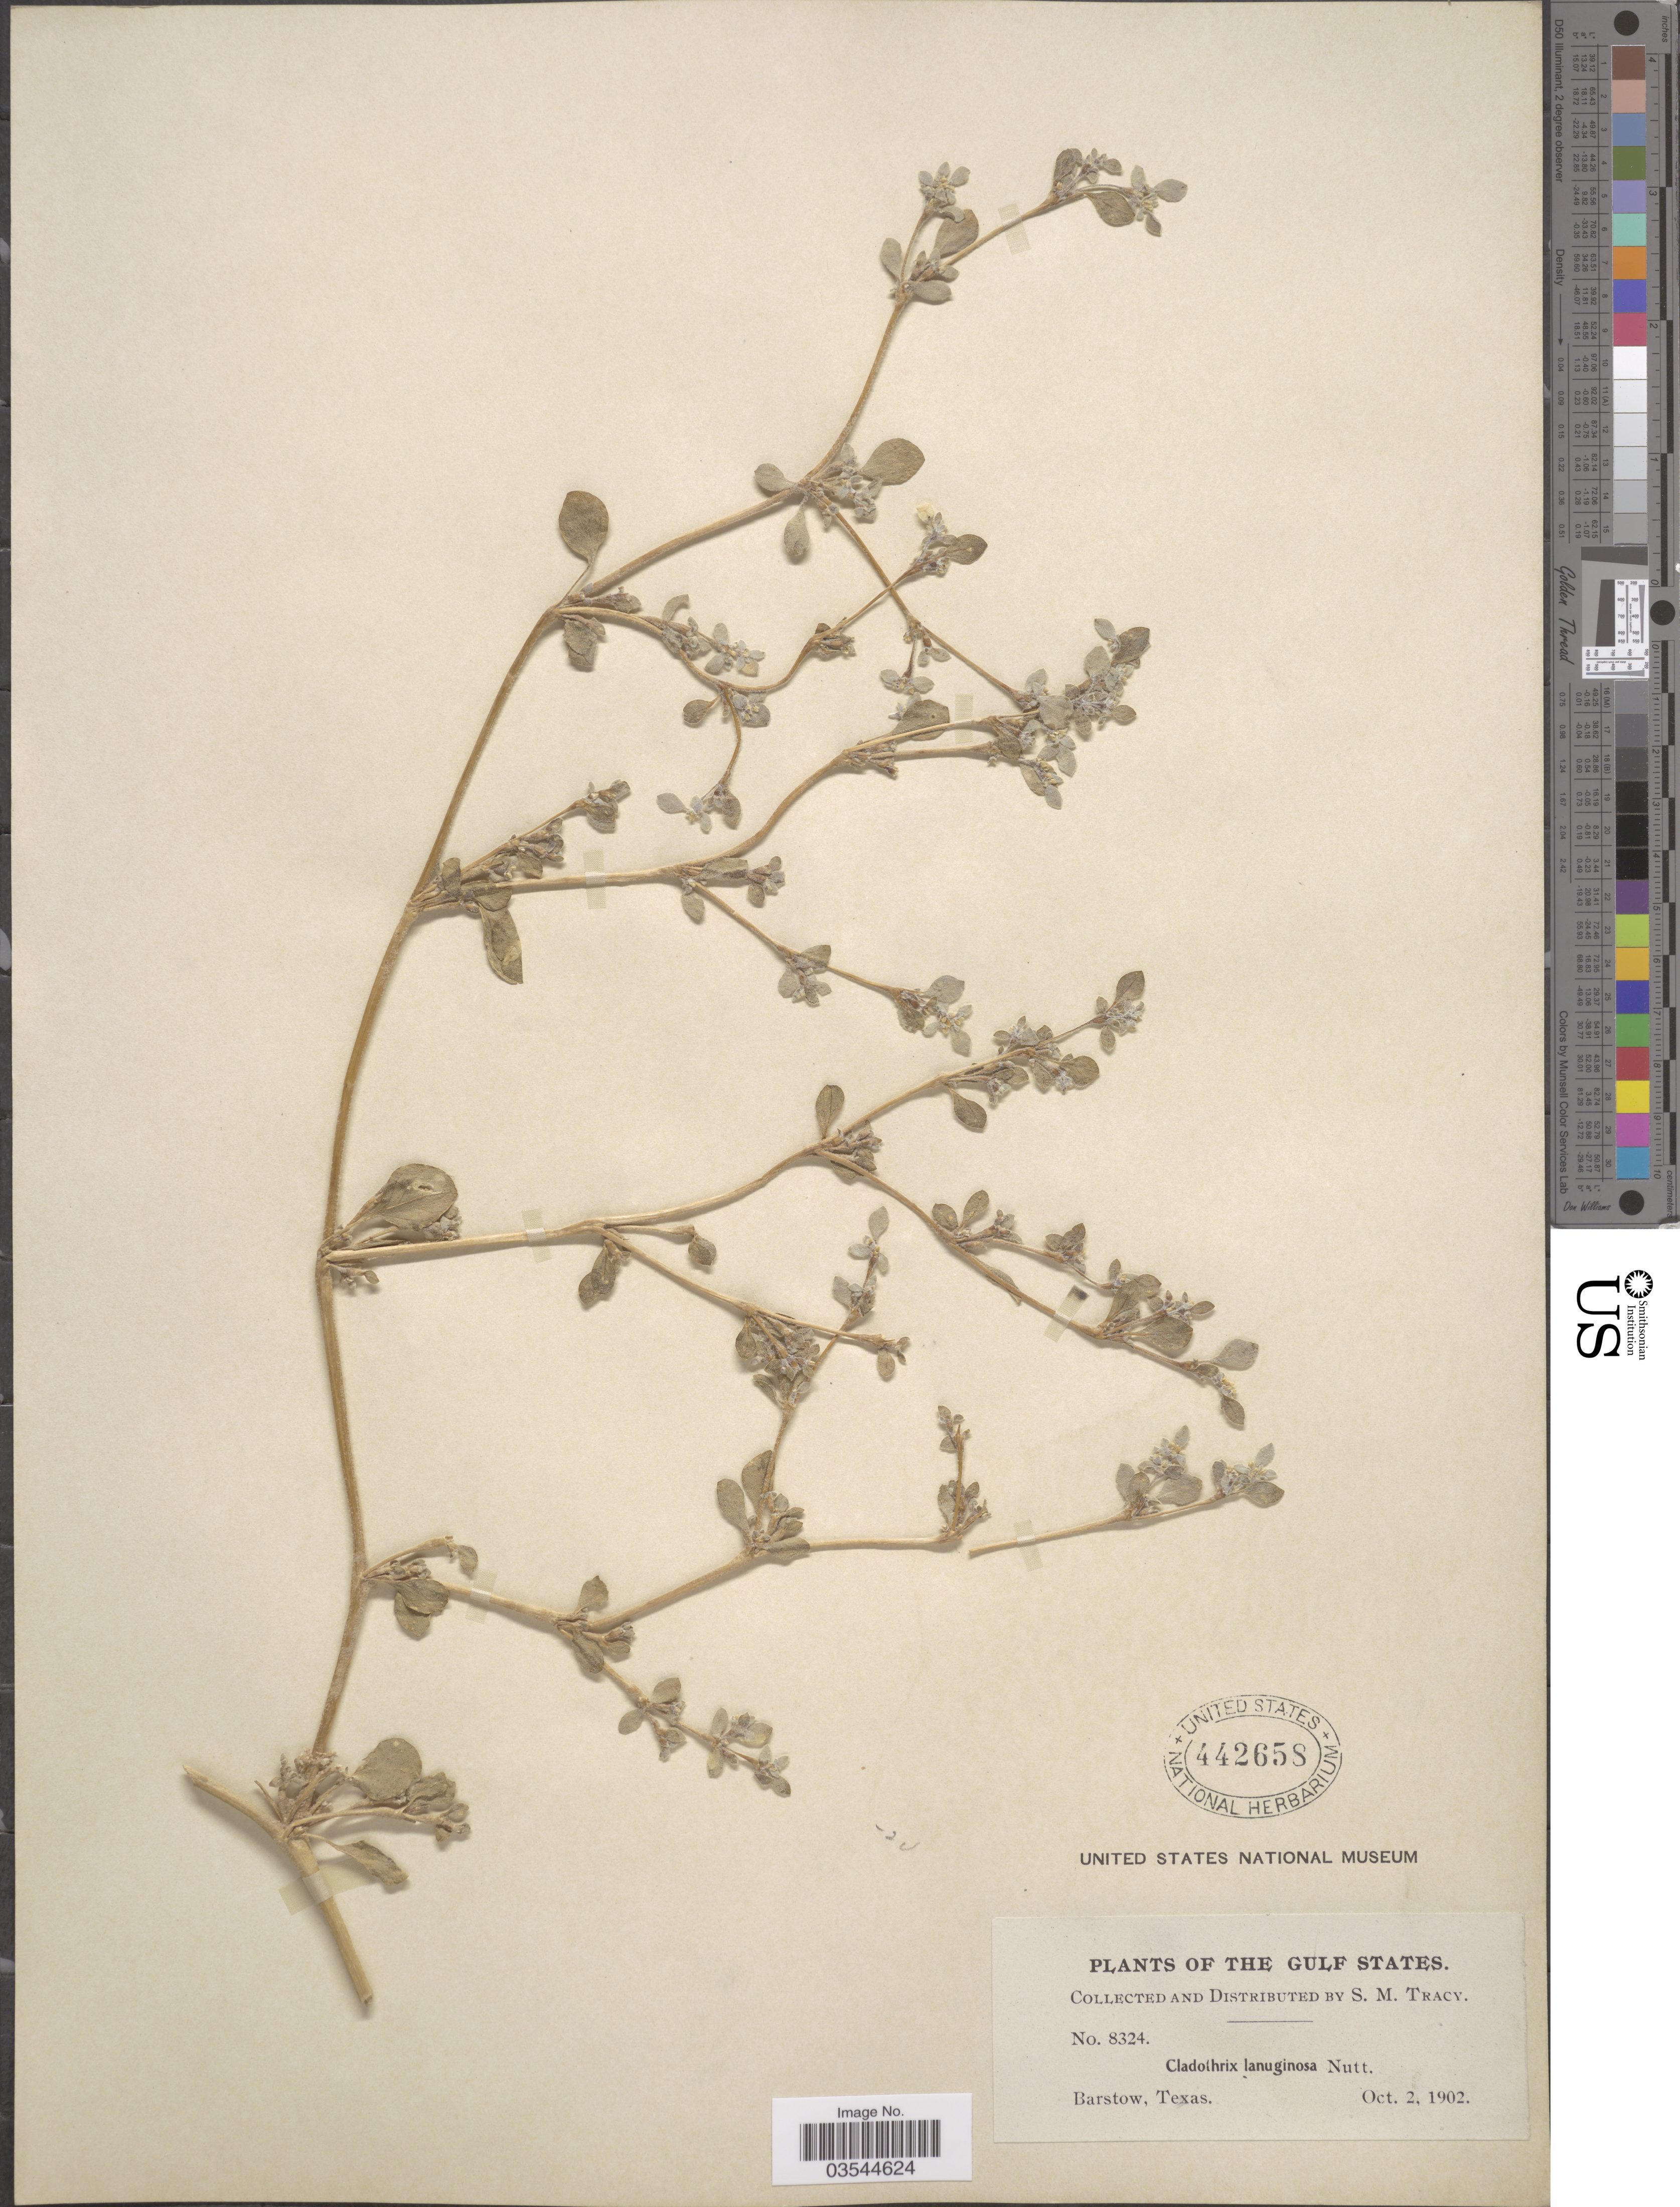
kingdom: Plantae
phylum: Tracheophyta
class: Magnoliopsida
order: Caryophyllales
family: Amaranthaceae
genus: Tidestromia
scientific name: Tidestromia lanuginosa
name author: (Nutt.) Standl.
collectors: S. M. Tracy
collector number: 8324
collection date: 1902-10-02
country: United States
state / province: Texas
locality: The Gulf States. Barstow.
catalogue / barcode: US 442658